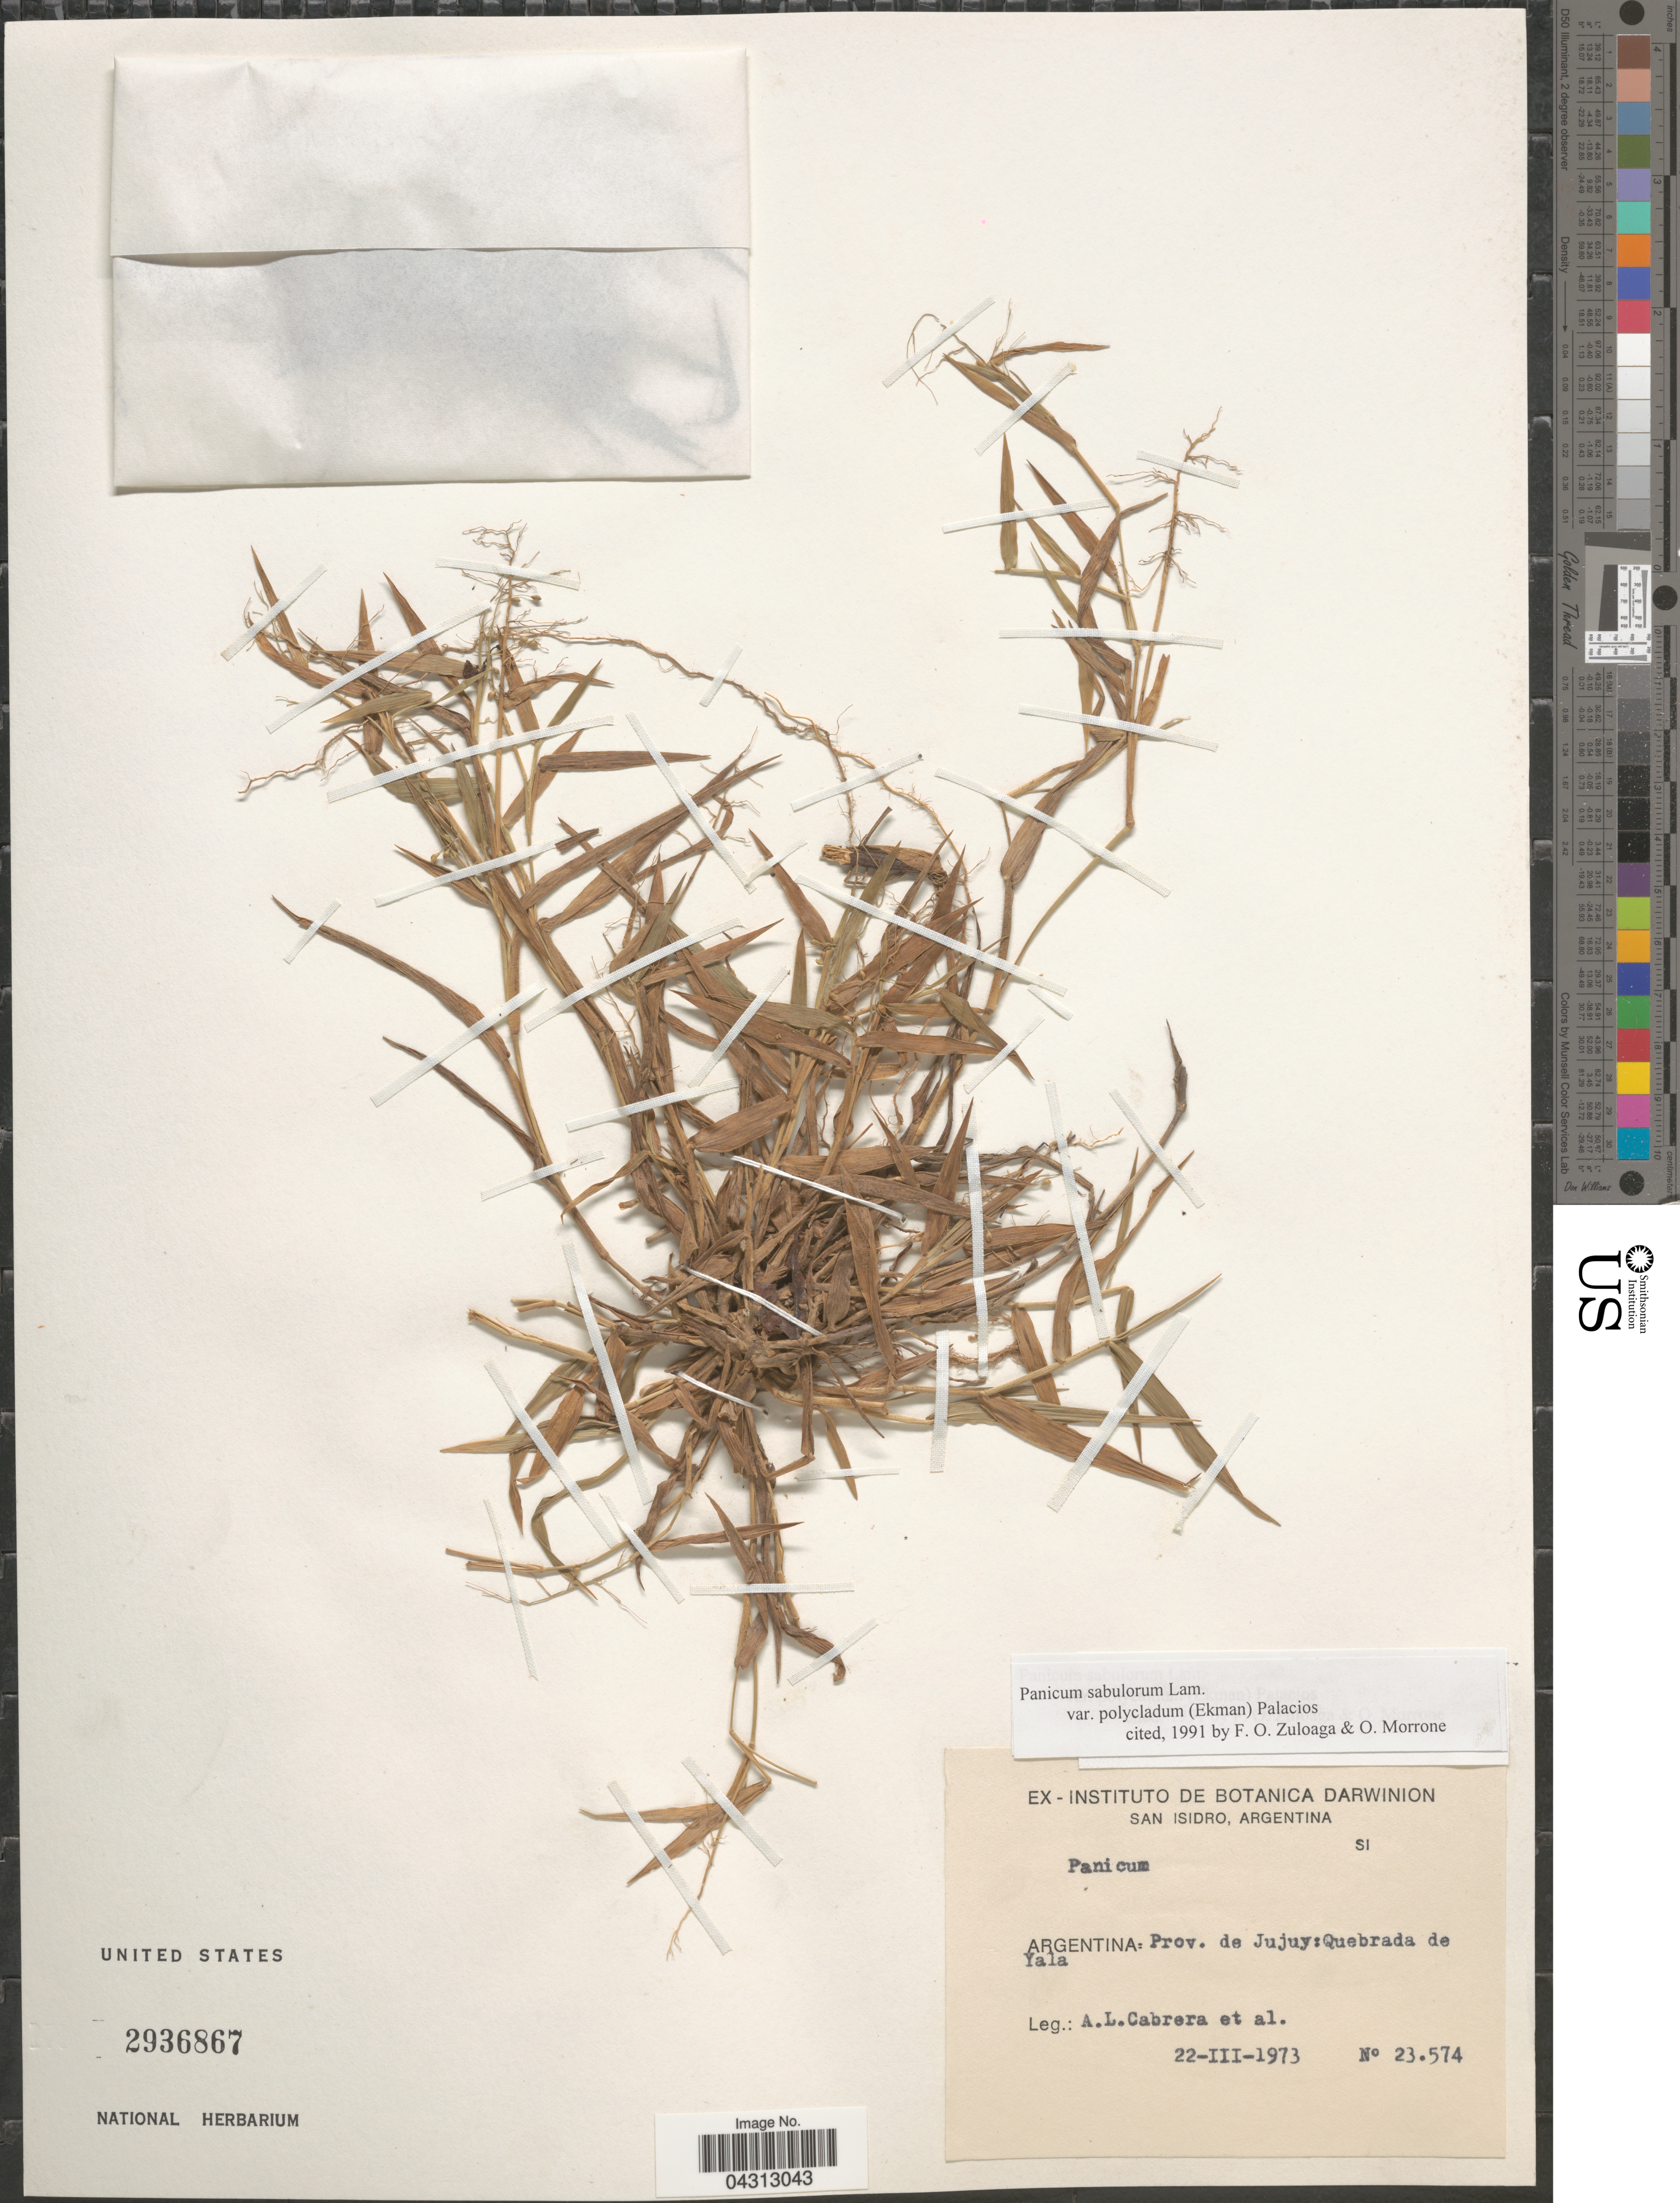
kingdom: Plantae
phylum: Tracheophyta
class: Liliopsida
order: Poales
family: Poaceae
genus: Dichanthelium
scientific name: Dichanthelium sabulorum var. polycladum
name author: (Ekman) Zuloaga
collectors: A. L. Cabrera & et al.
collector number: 23574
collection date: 1973-03-22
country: Argentina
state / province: Jujuy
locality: Quebrada de Yala.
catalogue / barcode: US 2936867